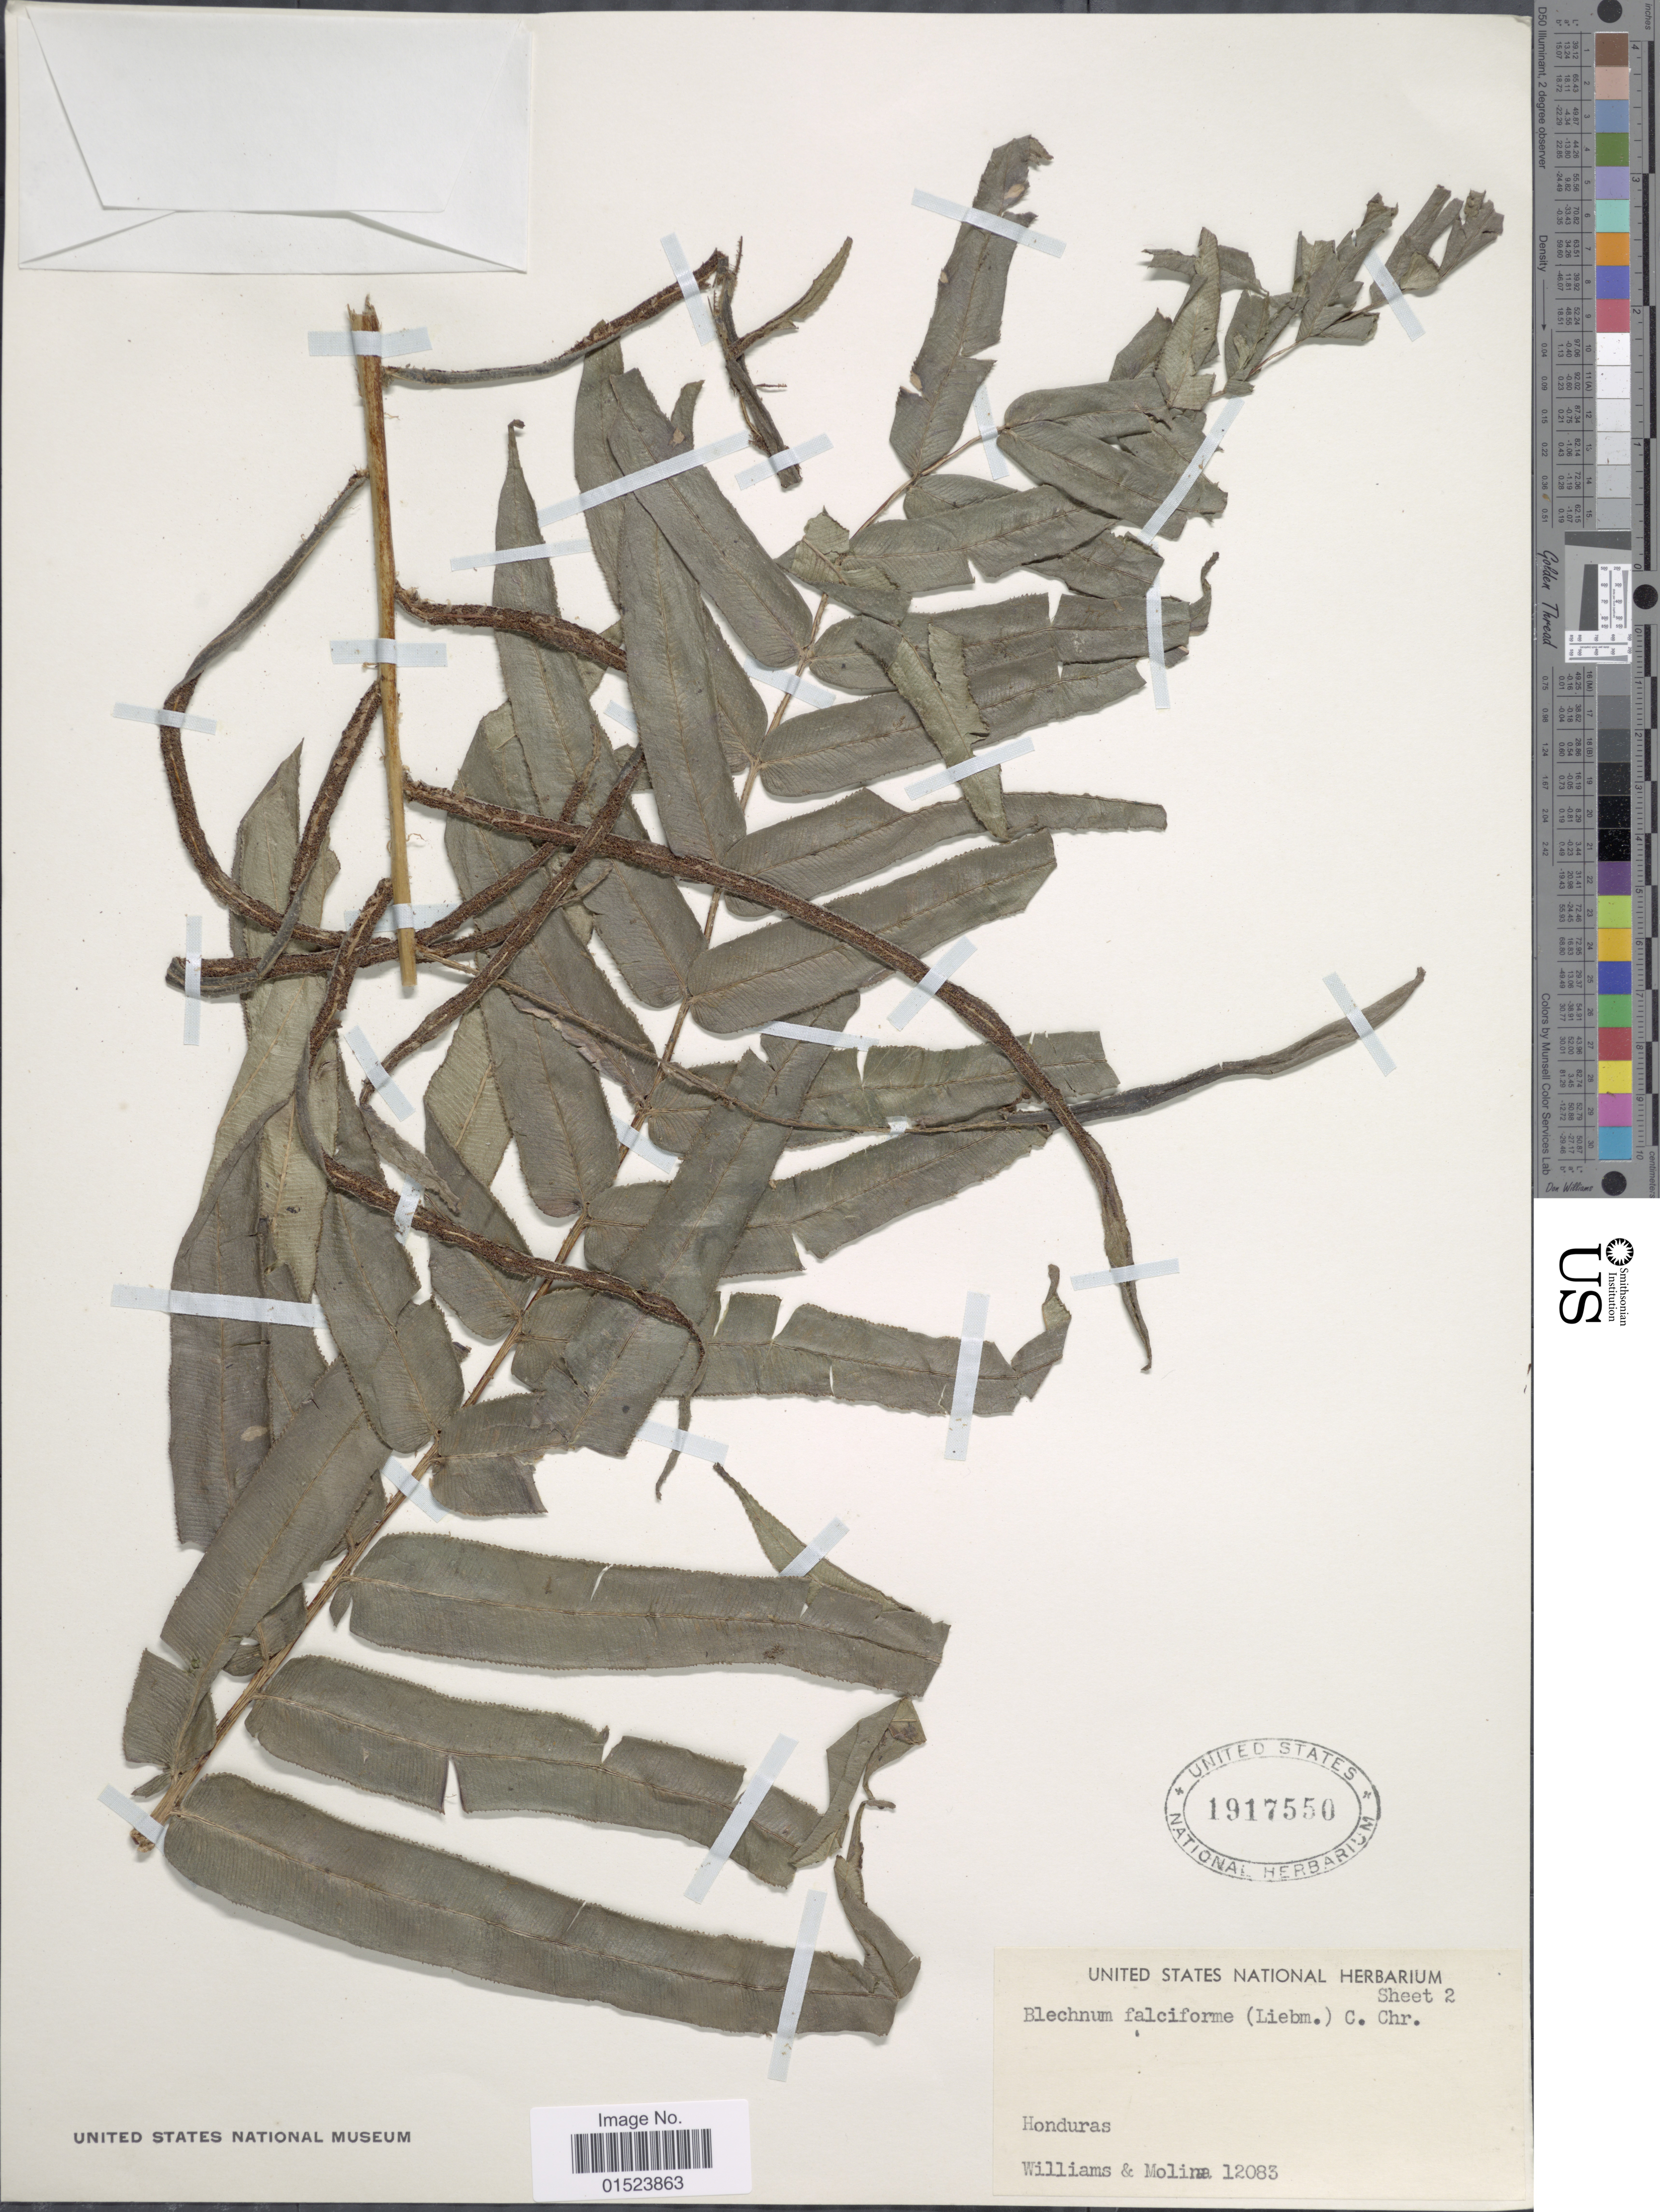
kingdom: Plantae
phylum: Tracheophyta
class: Polypodiopsida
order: Polypodiales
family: Blechnaceae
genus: Blechnum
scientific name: Blechnum falciforme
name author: (Liebm.) C. Chr.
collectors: -- Williams & -- Molina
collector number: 12083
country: Honduras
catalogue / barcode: US 1917550